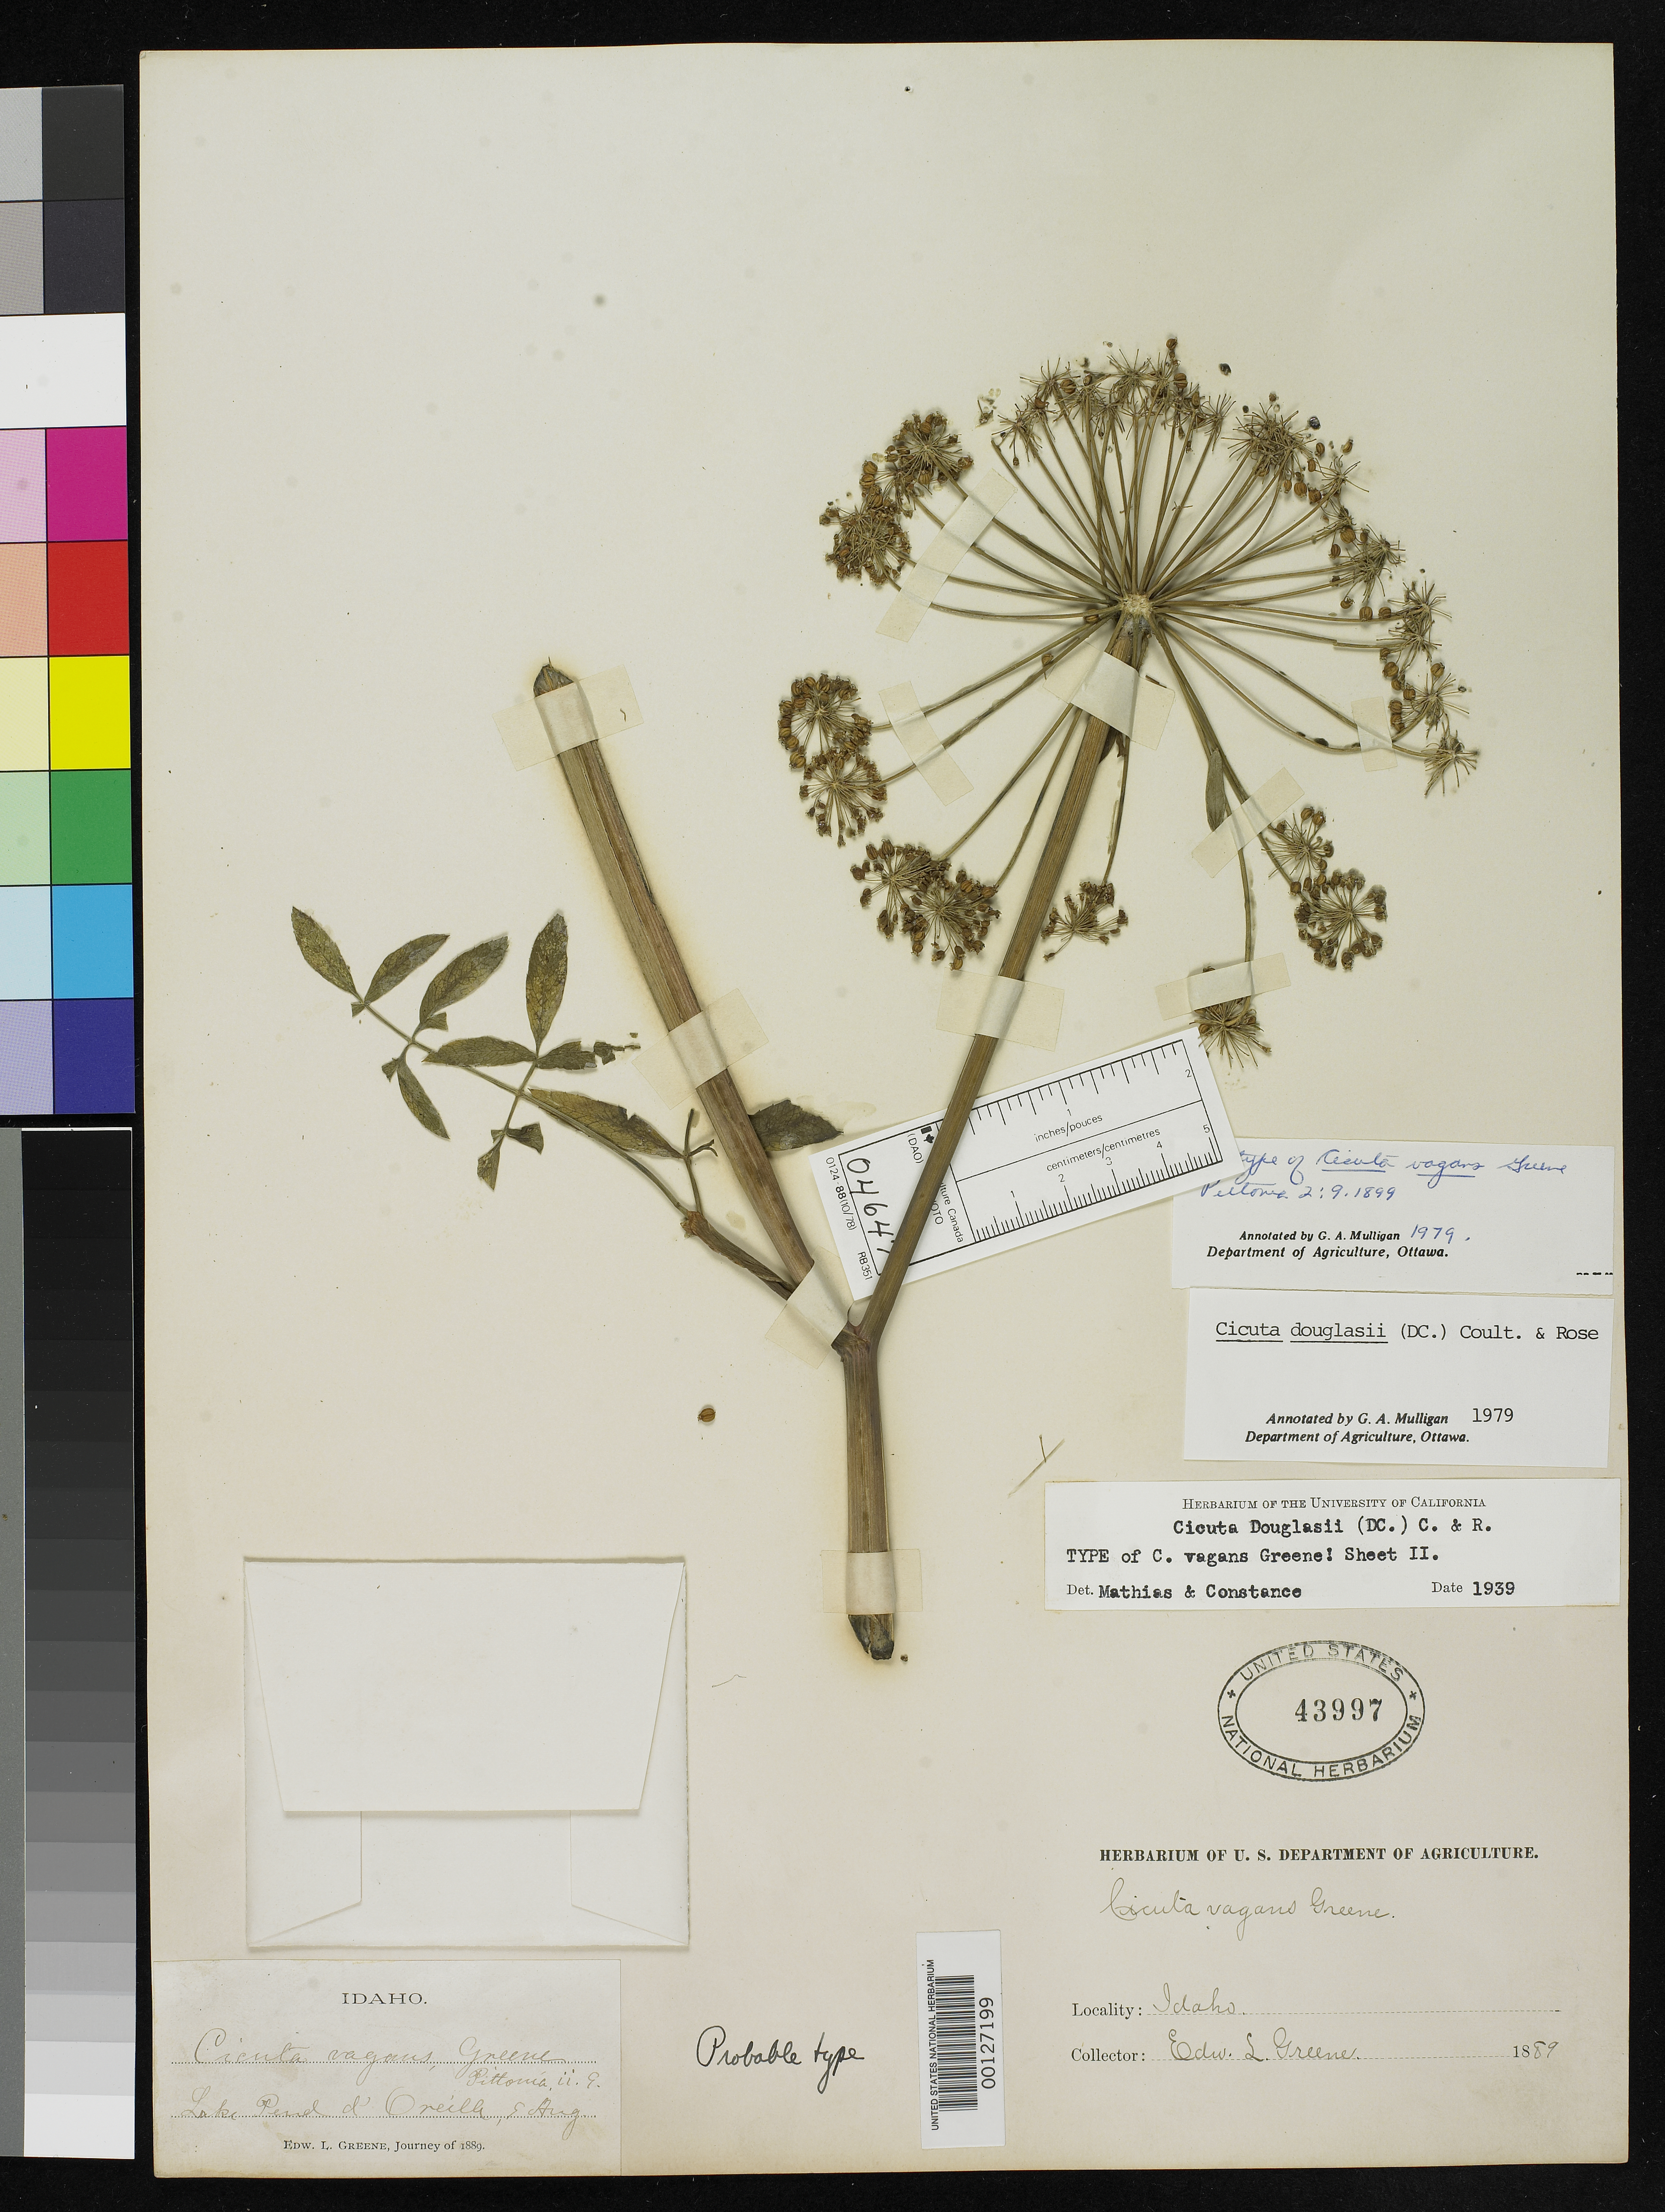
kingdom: Plantae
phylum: Tracheophyta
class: Magnoliopsida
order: Apiales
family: Apiaceae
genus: Cicuta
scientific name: Cicuta vagans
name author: Greene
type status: Type Collection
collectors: E. L. Greene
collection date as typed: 09 Aug 1889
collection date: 1889-08-09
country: United States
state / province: Idaho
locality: Lake Pend D'Oreille.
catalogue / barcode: US 43997